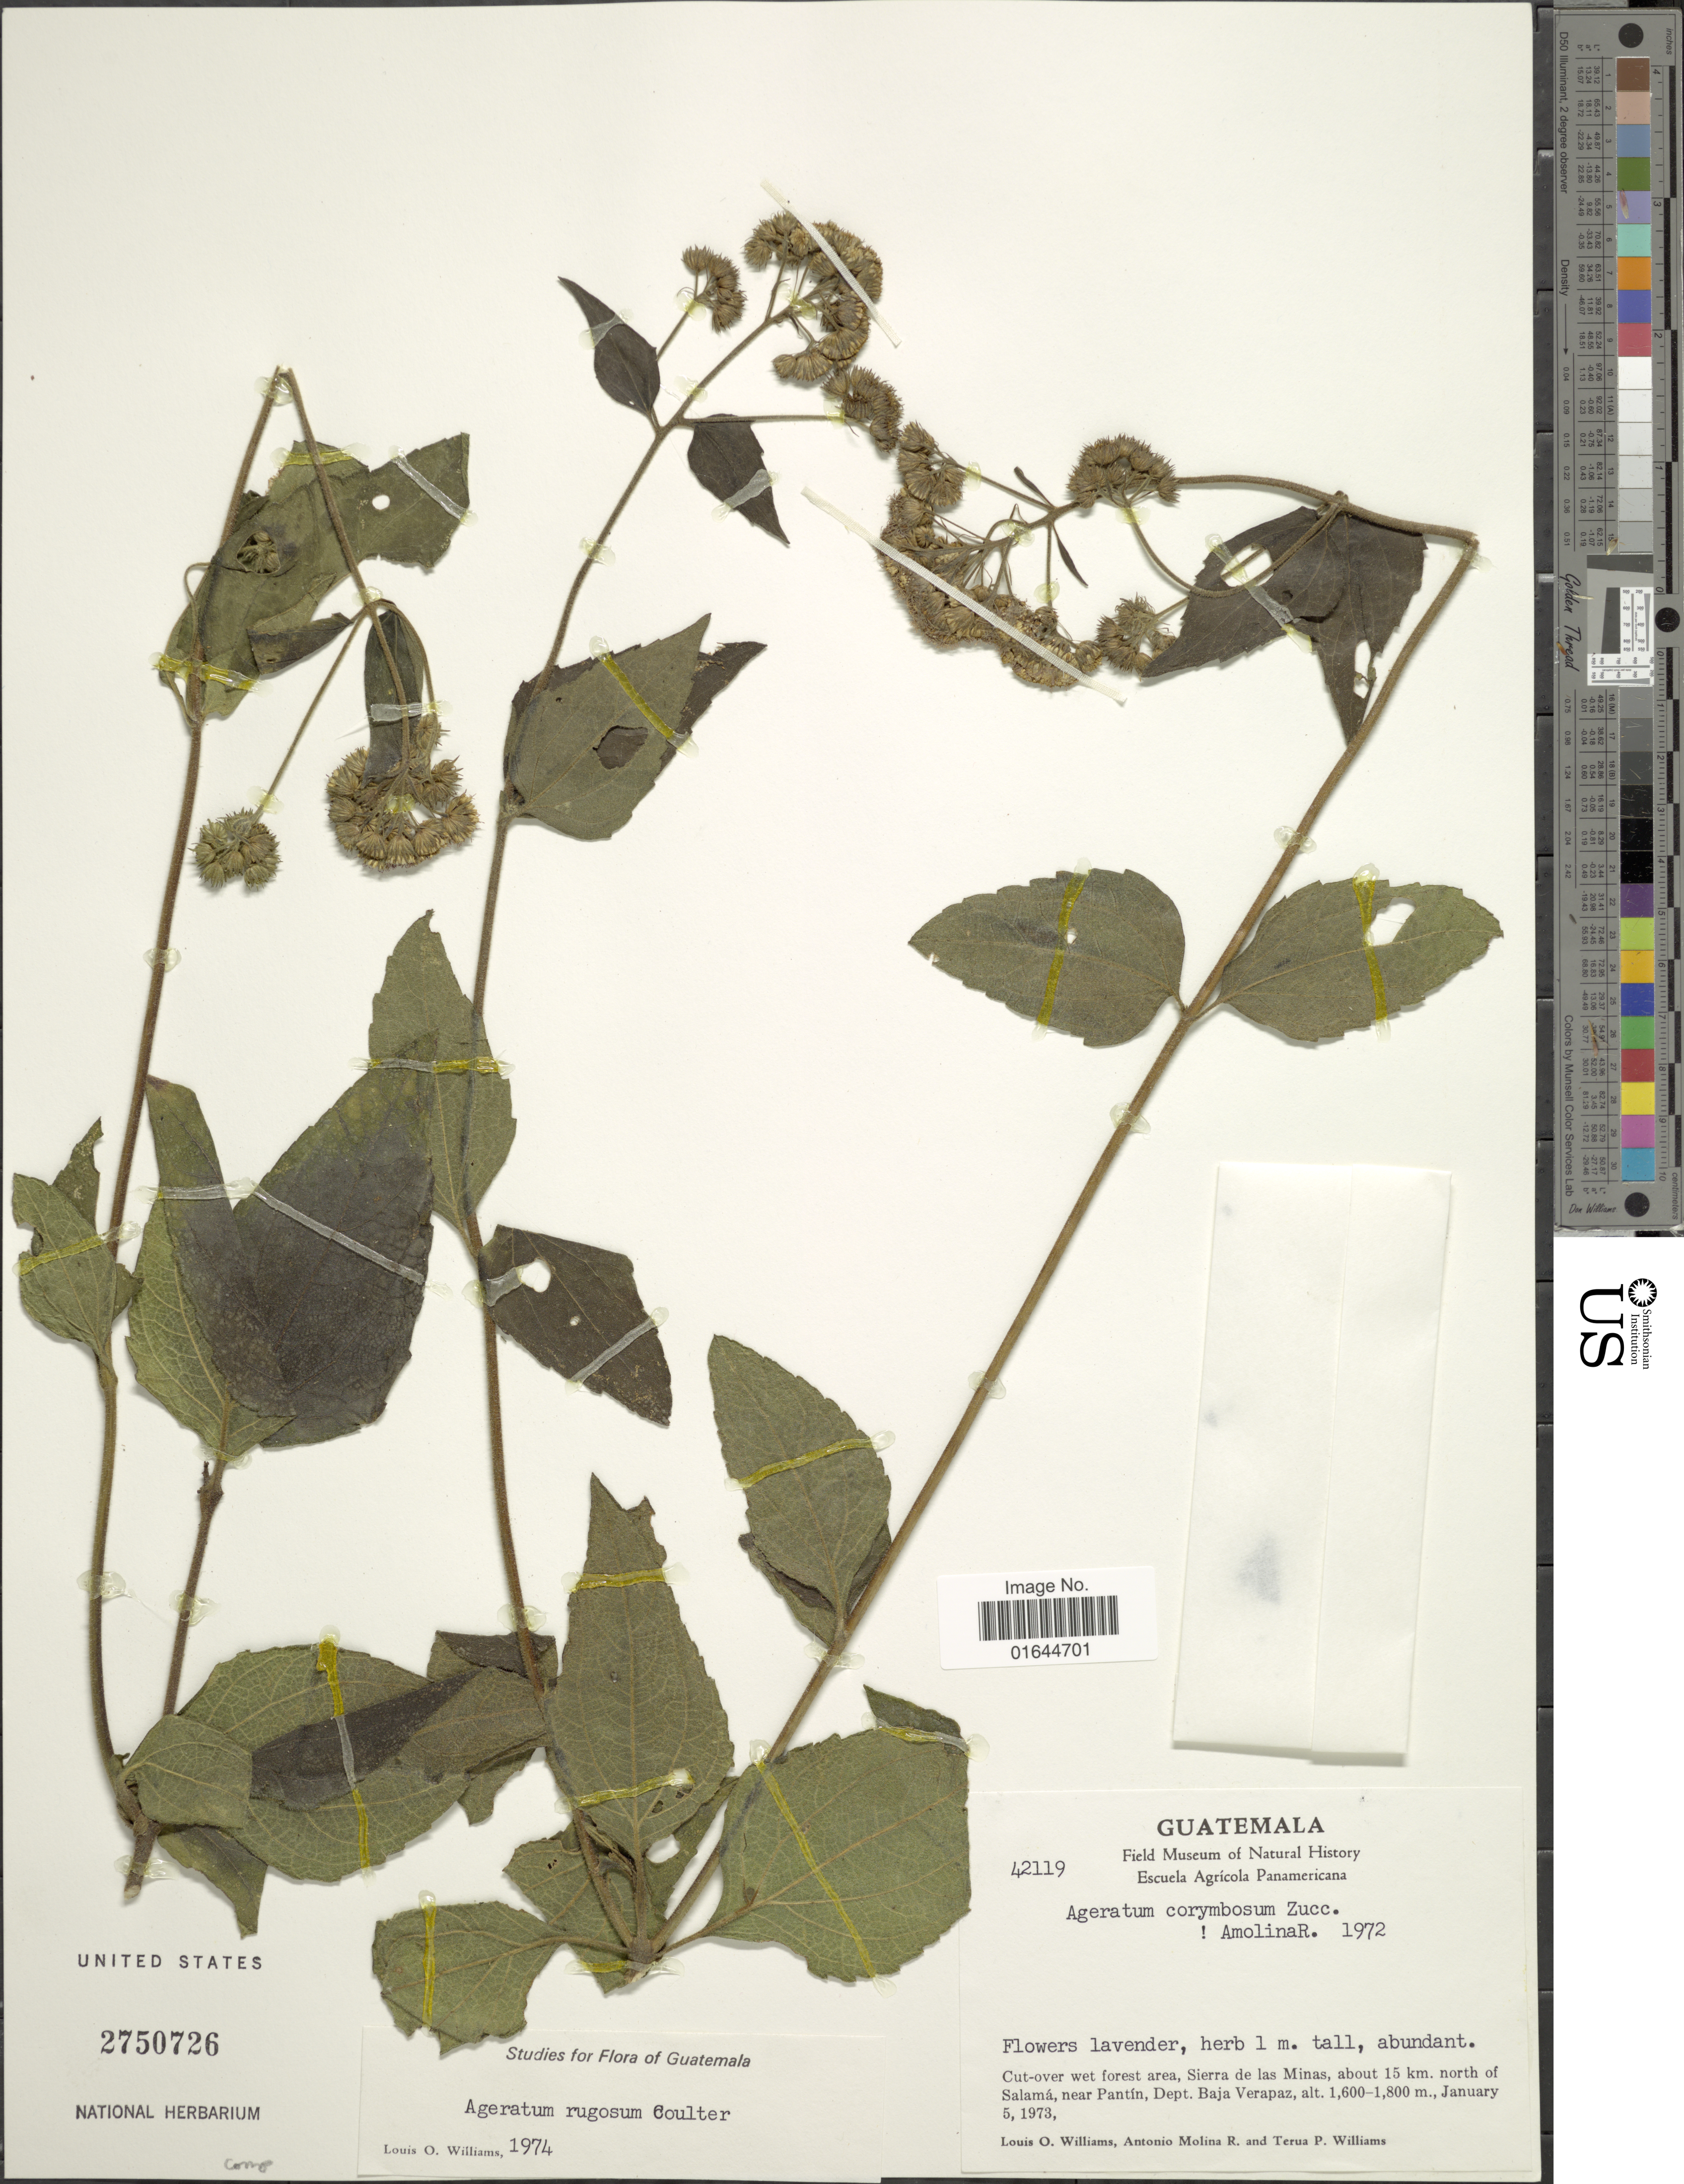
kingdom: Plantae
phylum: Tracheophyta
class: Magnoliopsida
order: Asterales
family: Asteraceae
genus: Ageratum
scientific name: Ageratum corymbosum f. euryphyllum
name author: (B.L. Rob.) M.F. Johnson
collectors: L. O. Williams, A. Molina R. & T. P. Williams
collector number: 42119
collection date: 1973-01-05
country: Guatemala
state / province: Baja Verapaz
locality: Guatemala, Sierra de las Minas, about 15 km. north of Salamá, near Pantín, Dept. Baja Verapaz.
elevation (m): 1600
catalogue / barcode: US 2750726